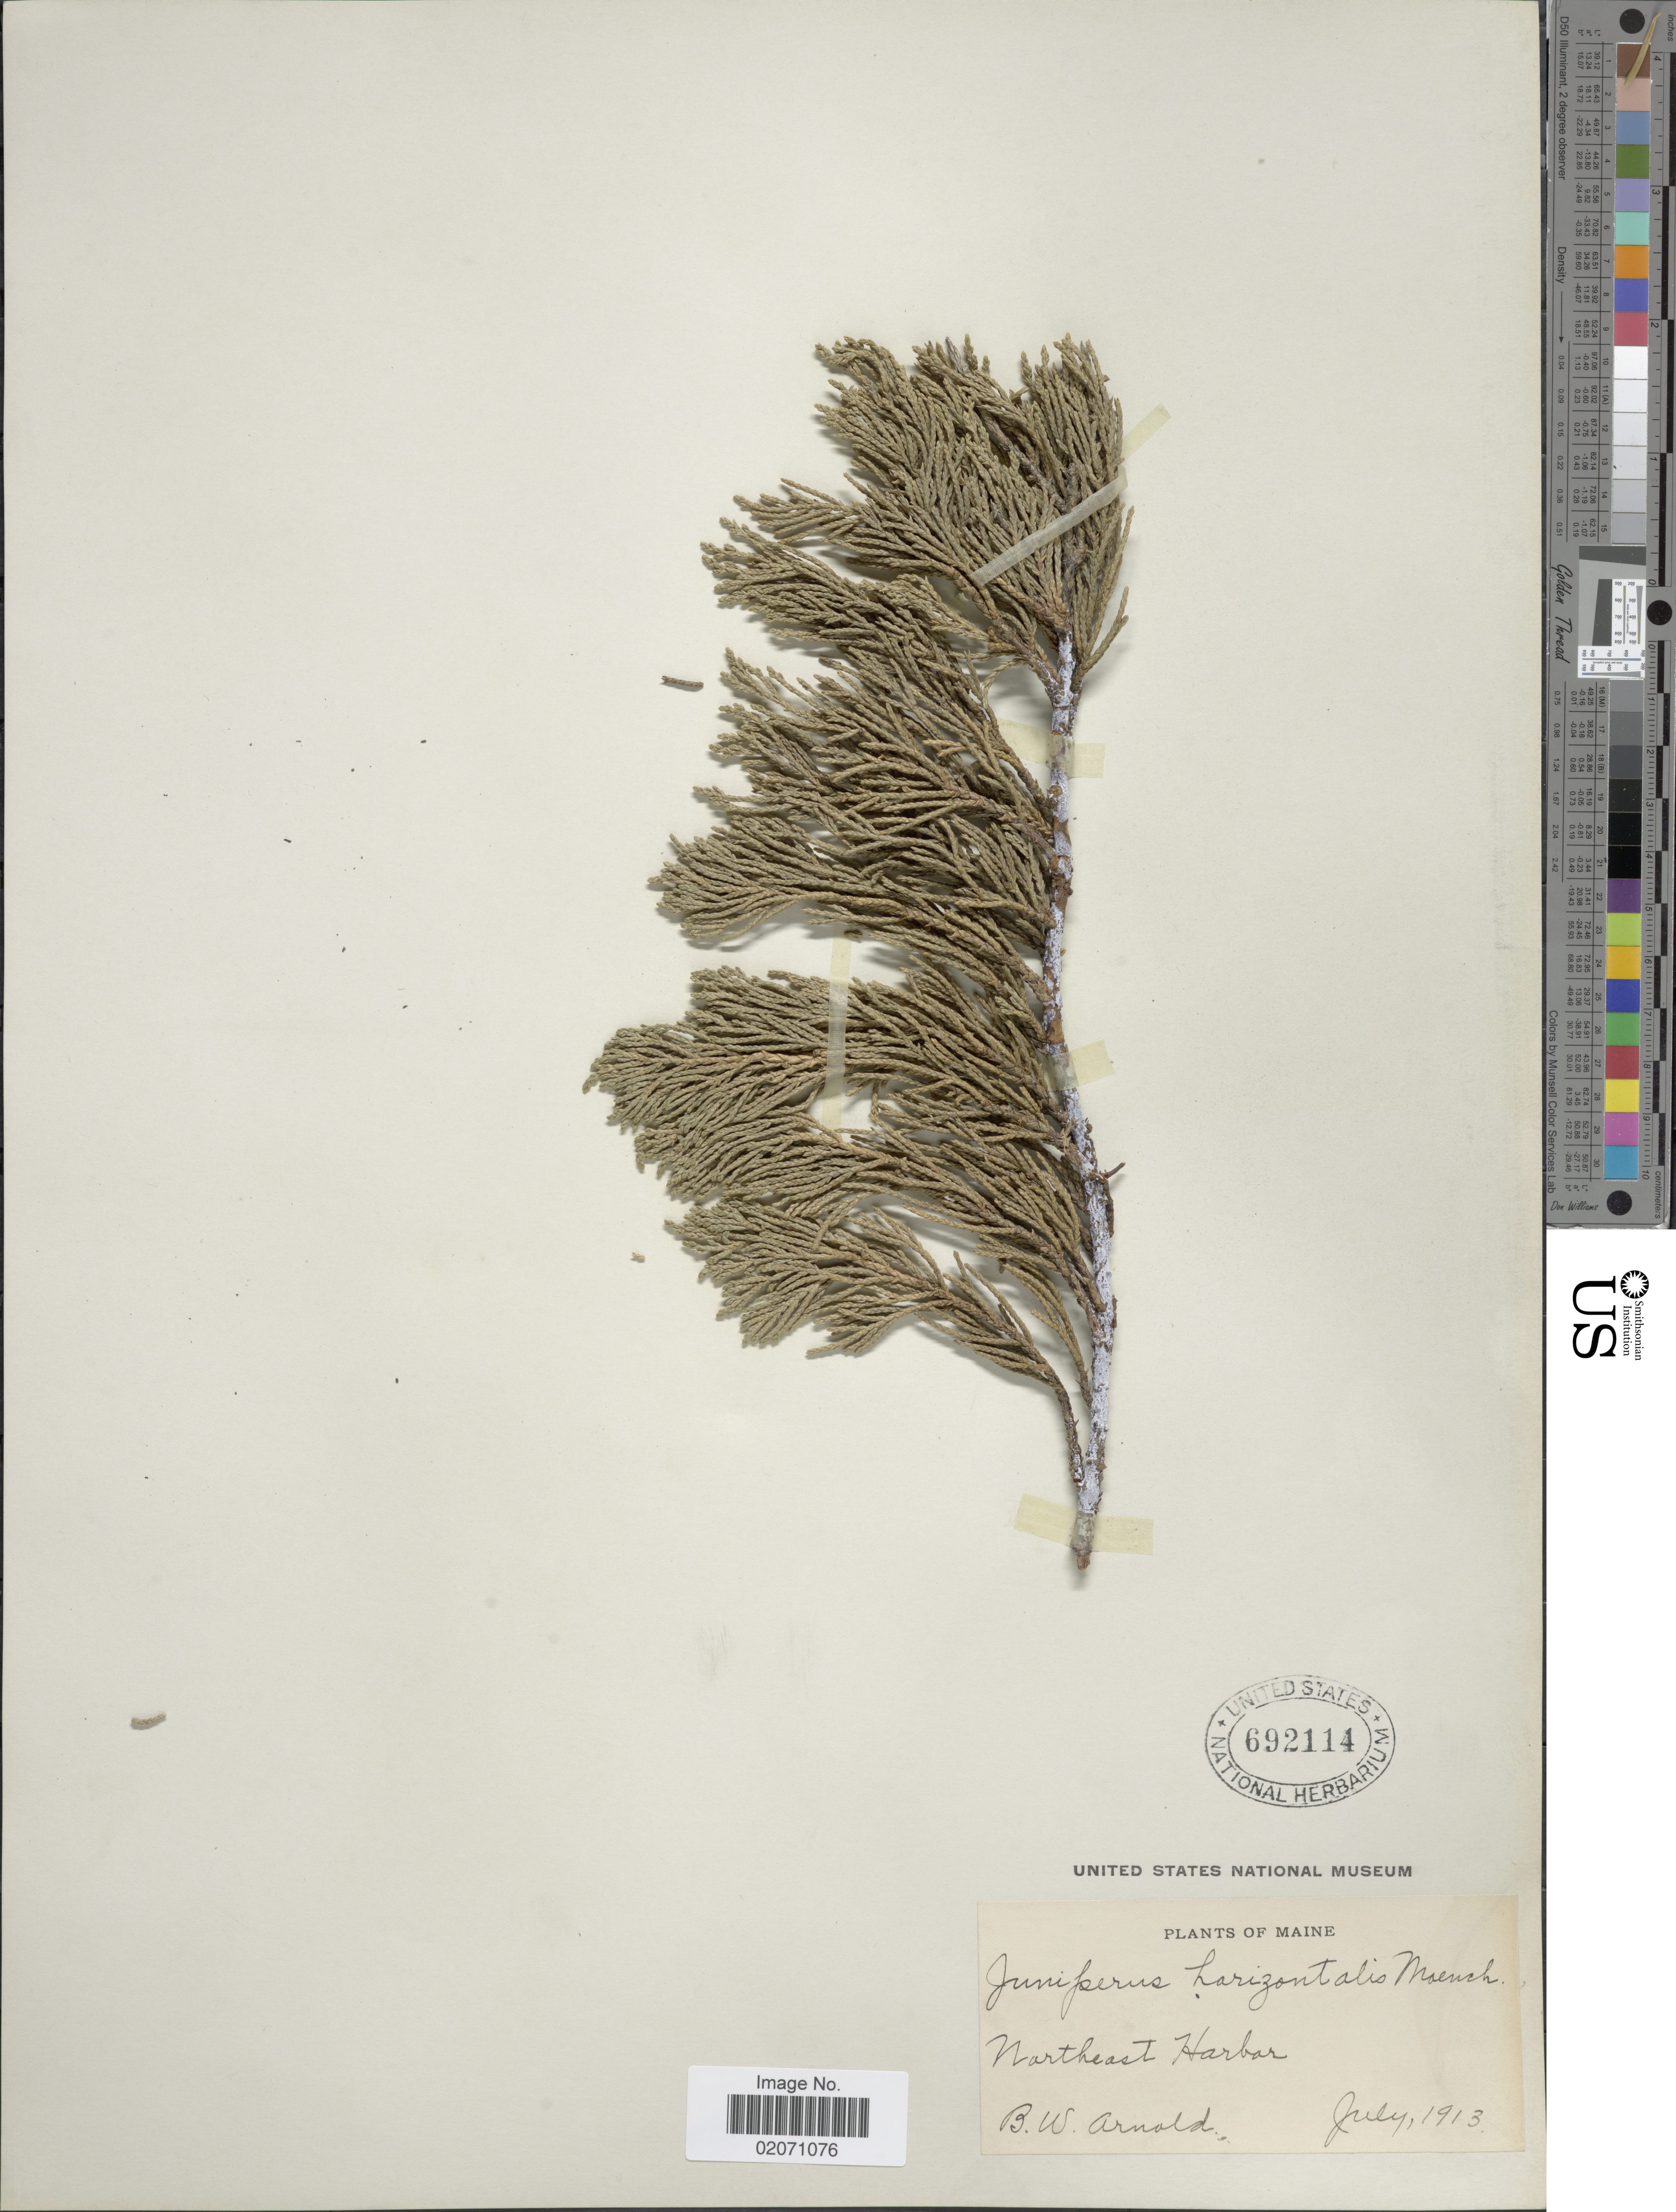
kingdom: Plantae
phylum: Tracheophyta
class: Pinopsida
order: Pinales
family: Cupressaceae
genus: Juniperus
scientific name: Juniperus horizontalis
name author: Moench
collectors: B. Arnold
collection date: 1913-07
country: United States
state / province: Maine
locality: Northeast Harbor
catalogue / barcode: US 692114